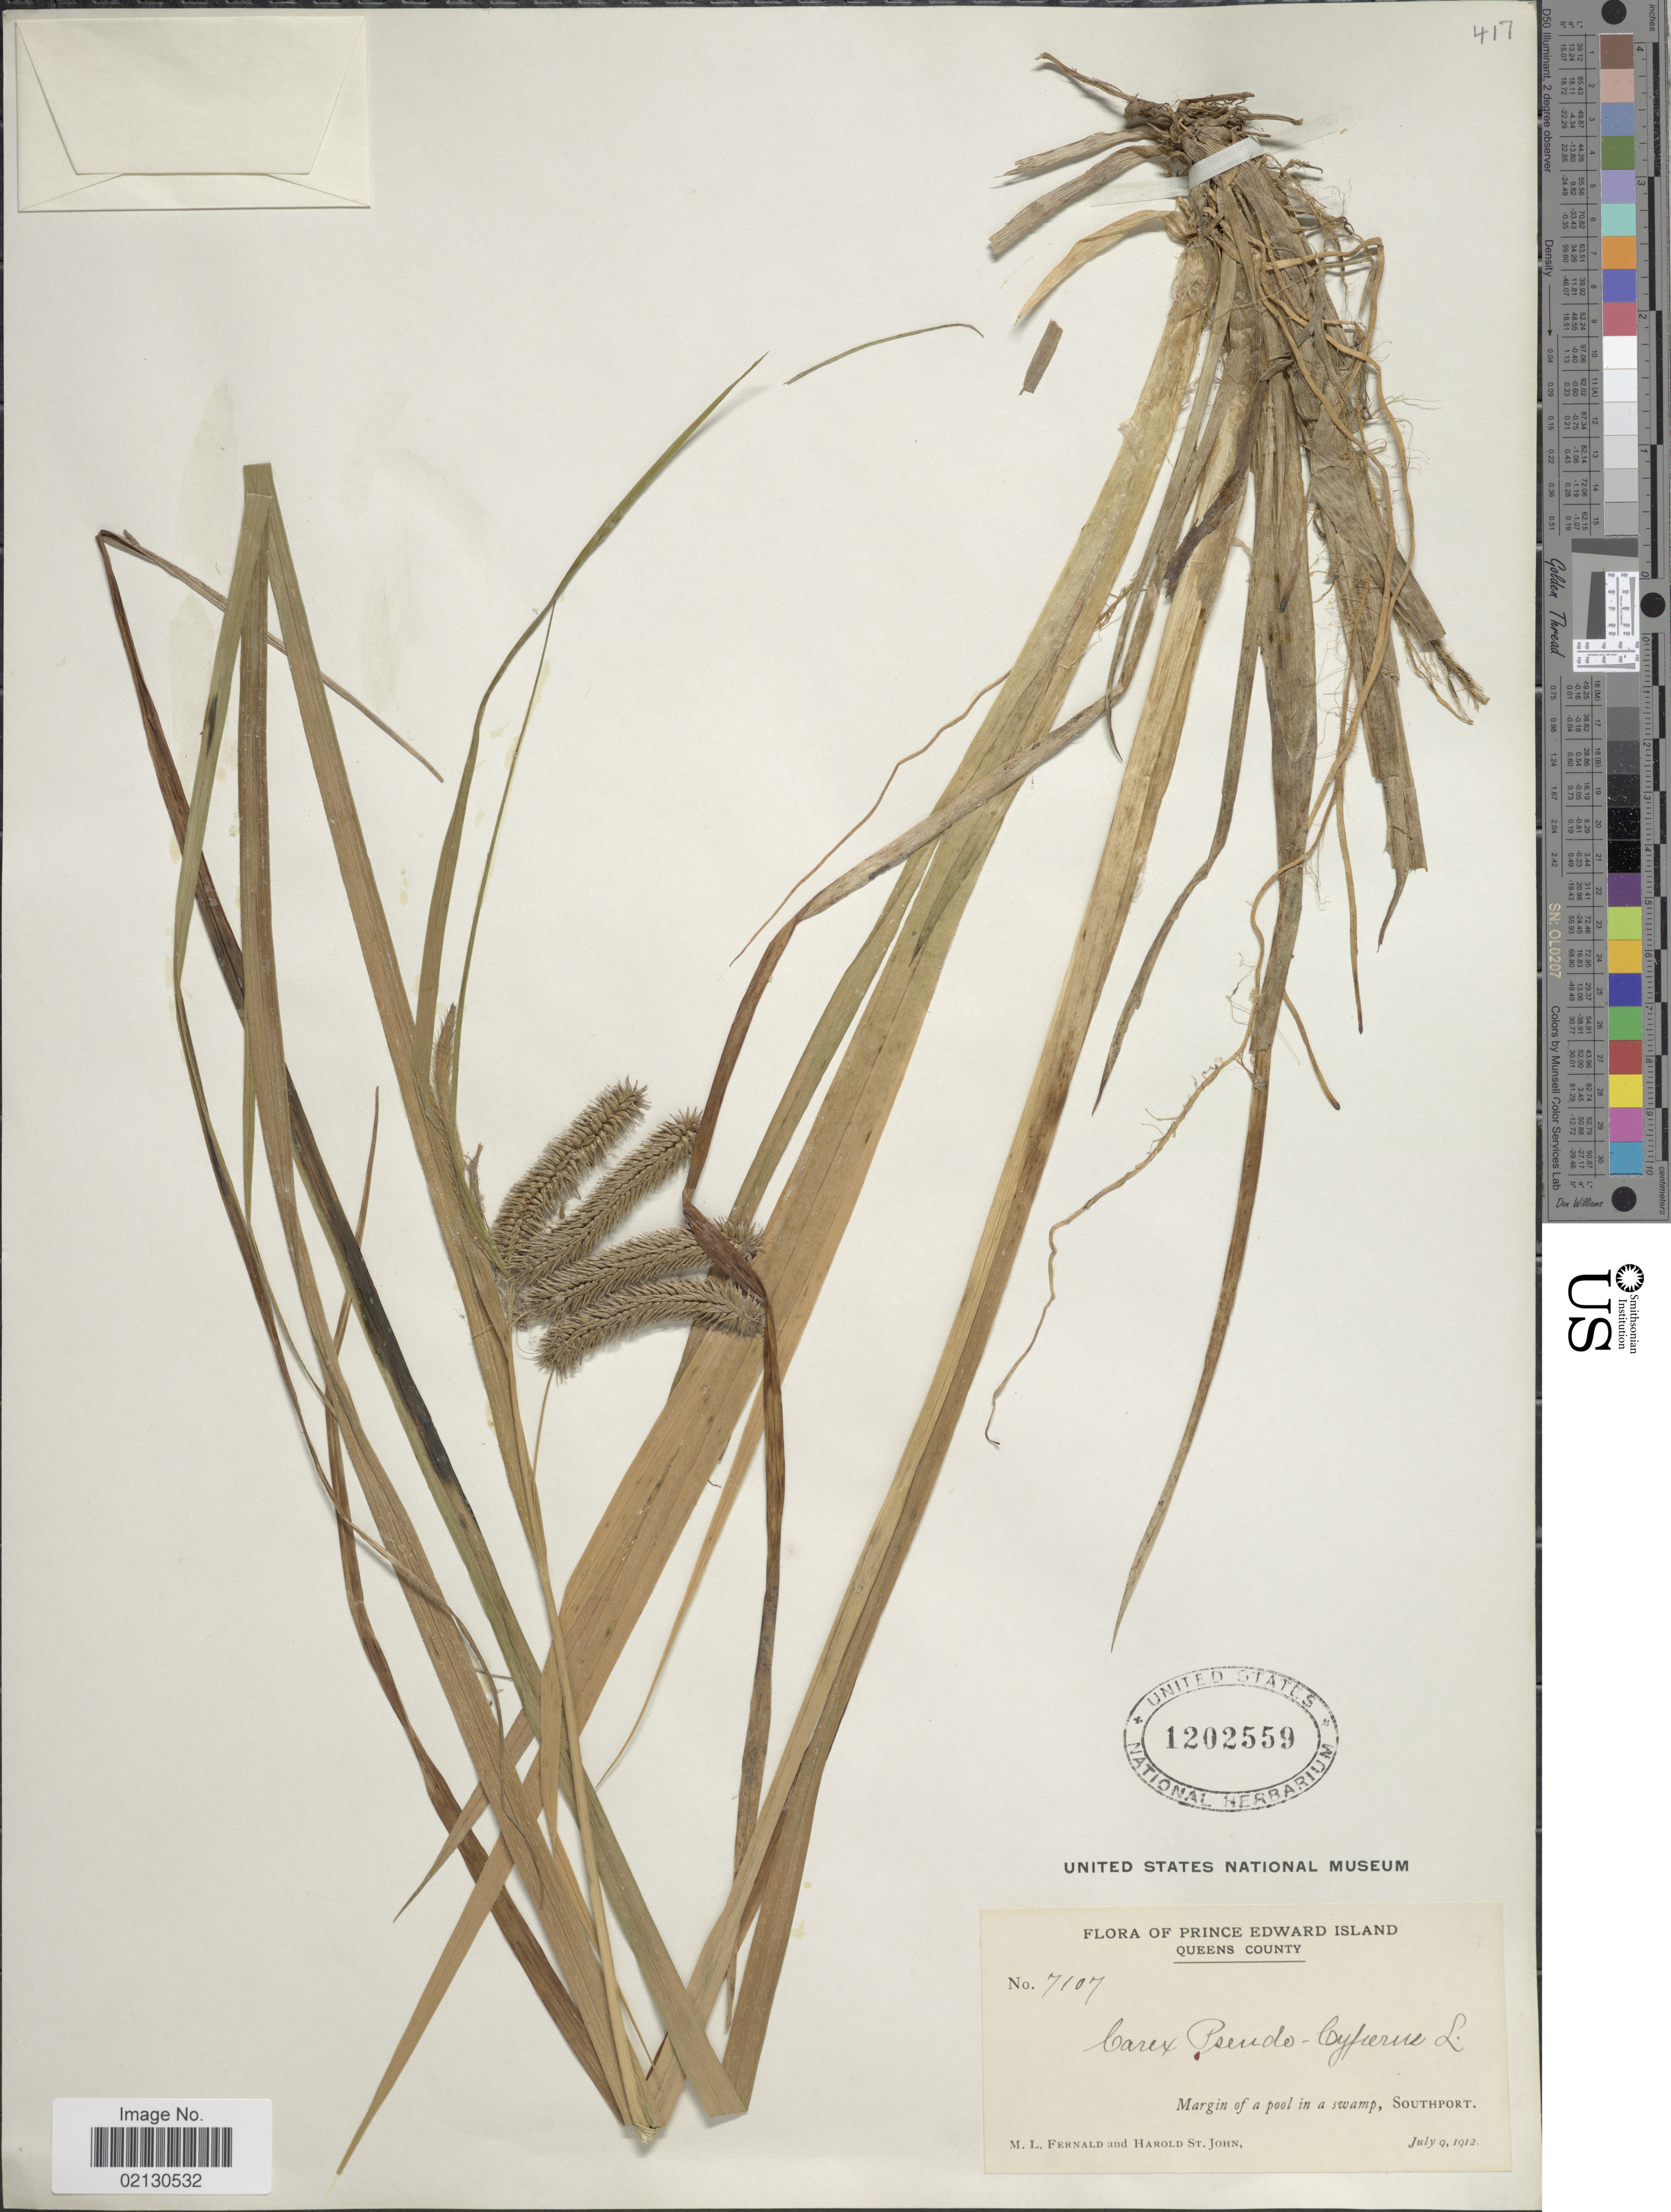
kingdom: Plantae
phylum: Tracheophyta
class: Liliopsida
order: Poales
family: Cyperaceae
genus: Carex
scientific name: Carex pseudocyperus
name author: L.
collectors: M. L. Fernald & H. St. John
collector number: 7107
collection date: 1912-07-09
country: Canada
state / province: Prince Edward Island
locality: Queens County. Southport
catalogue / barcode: US 1202559